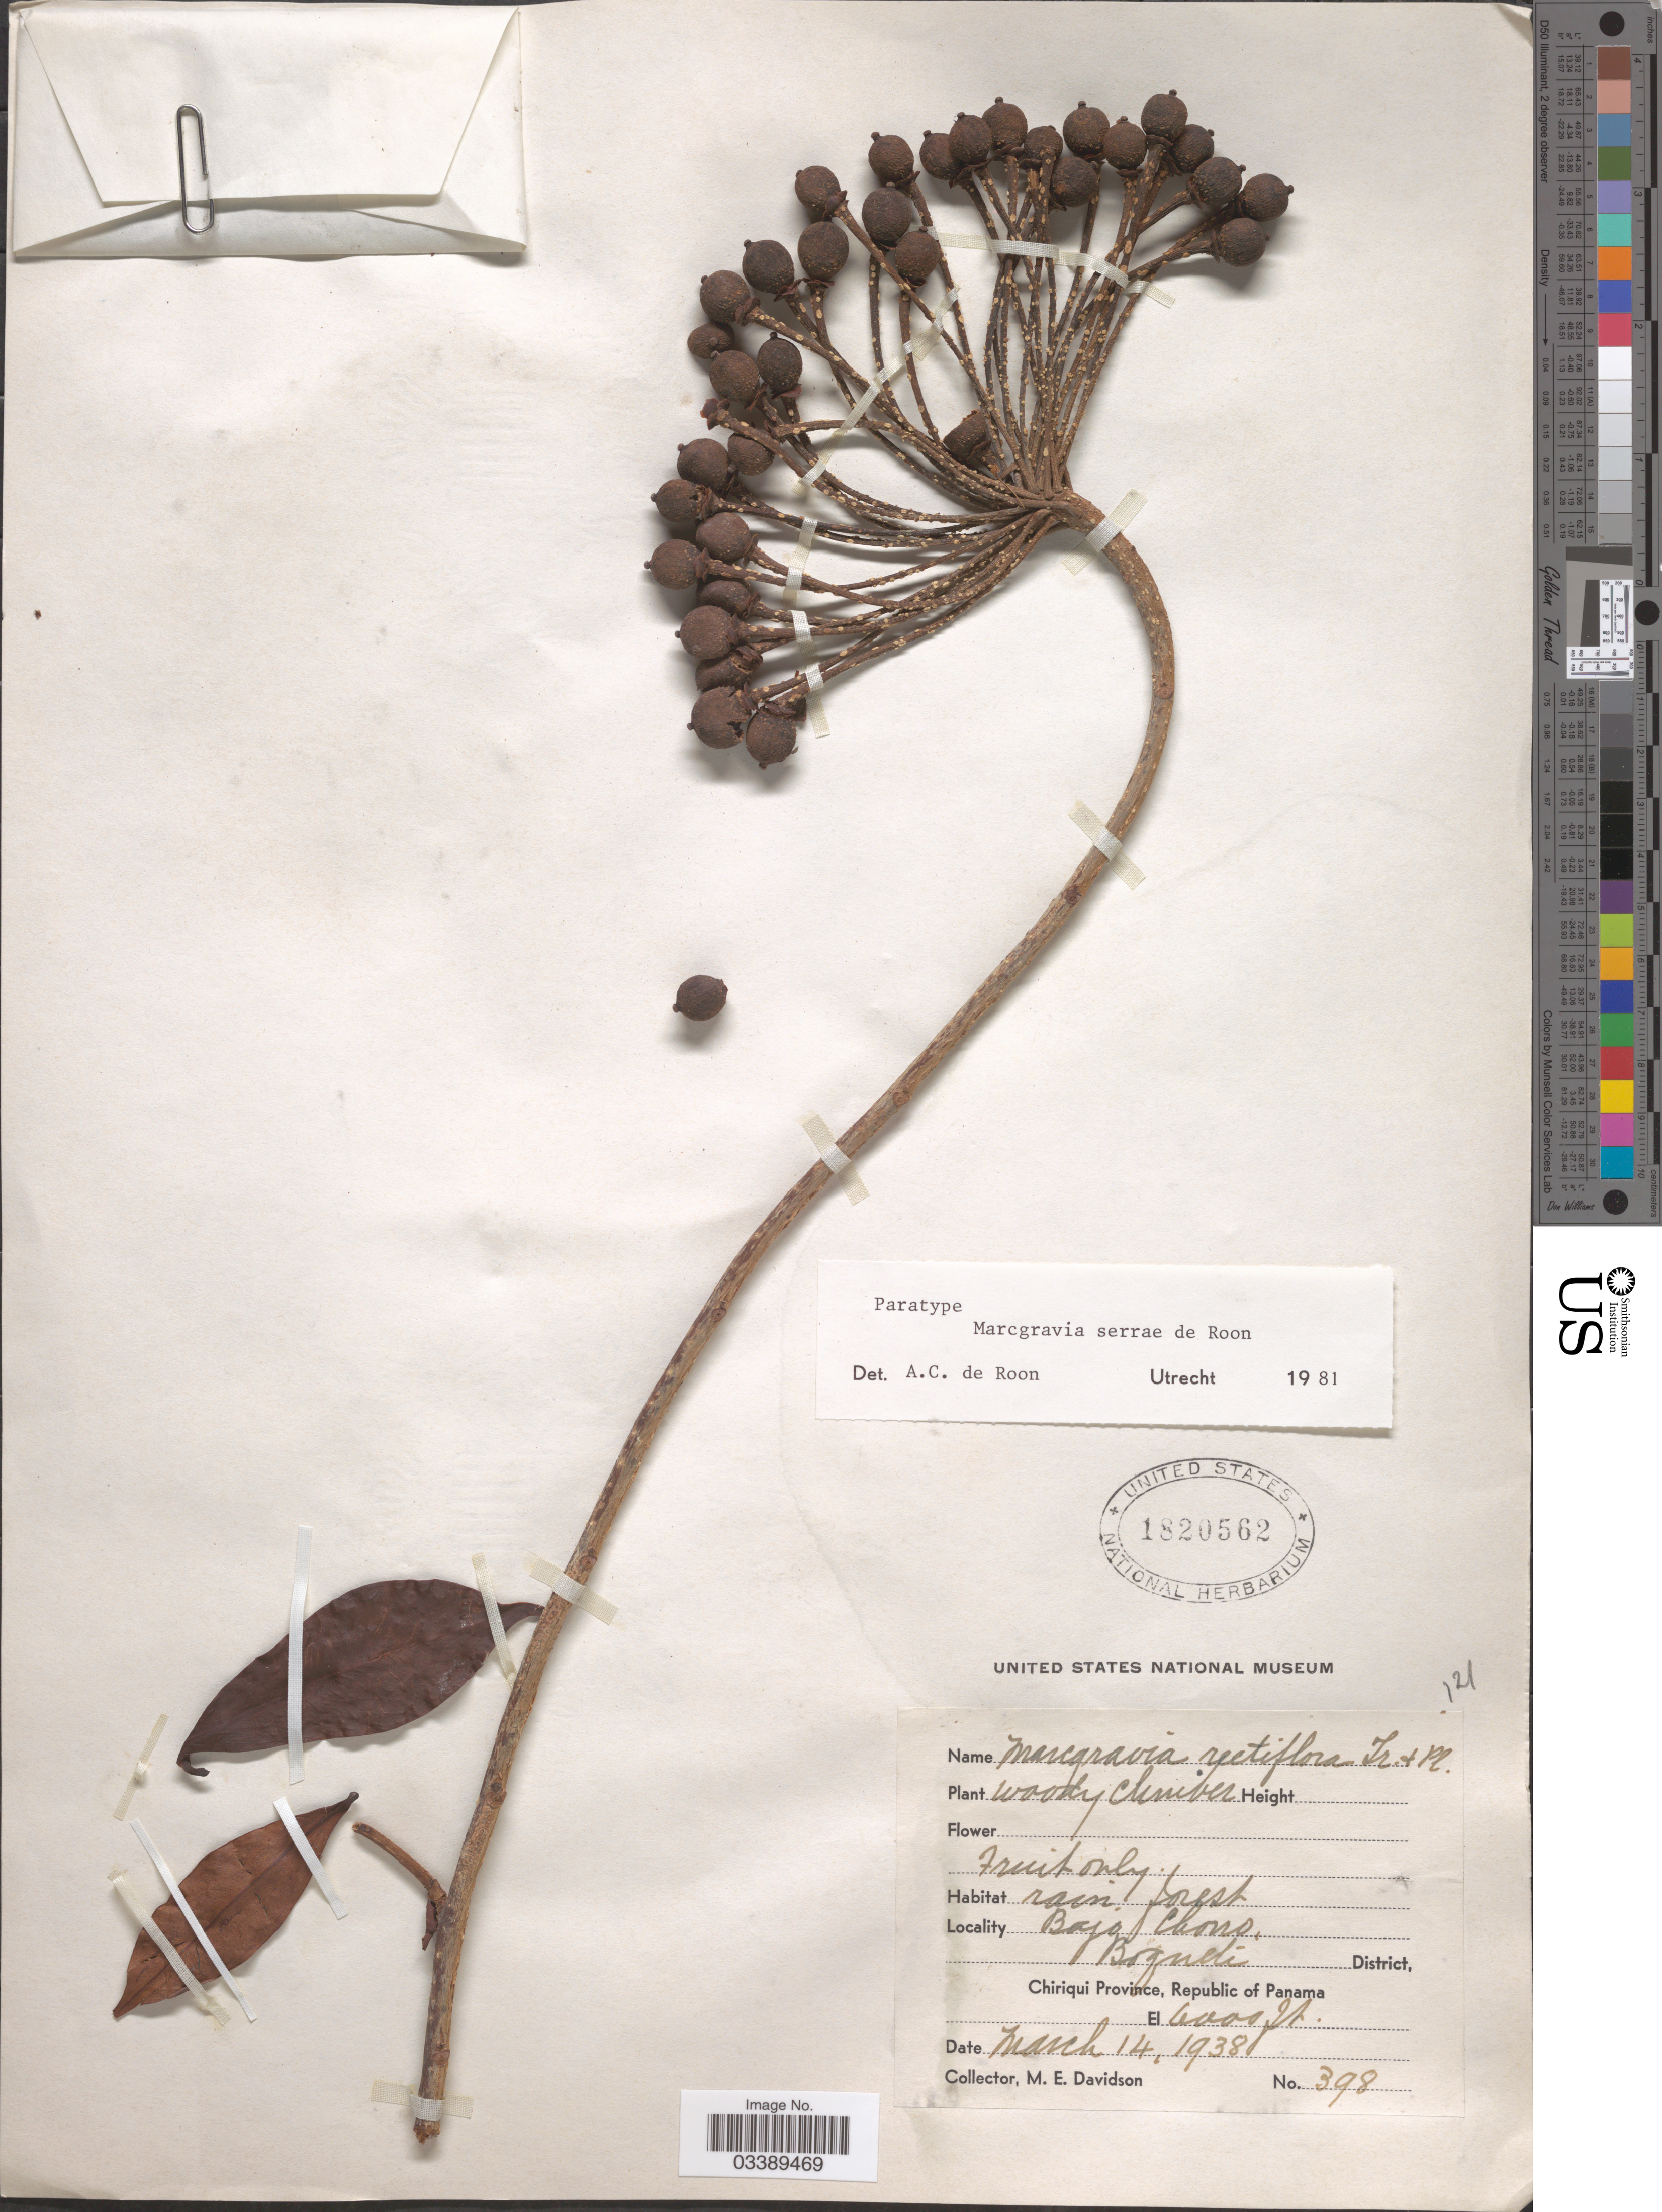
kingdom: Plantae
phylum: Tracheophyta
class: Magnoliopsida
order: Ericales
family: Marcgraviaceae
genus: Marcgravia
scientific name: Marcgravia serrae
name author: de Roon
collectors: M. E. Davidson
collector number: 398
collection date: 1938-03-14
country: Panama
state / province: Chiriqui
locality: Bajo Chono, Bogudi District.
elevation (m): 1829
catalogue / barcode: US 1820562